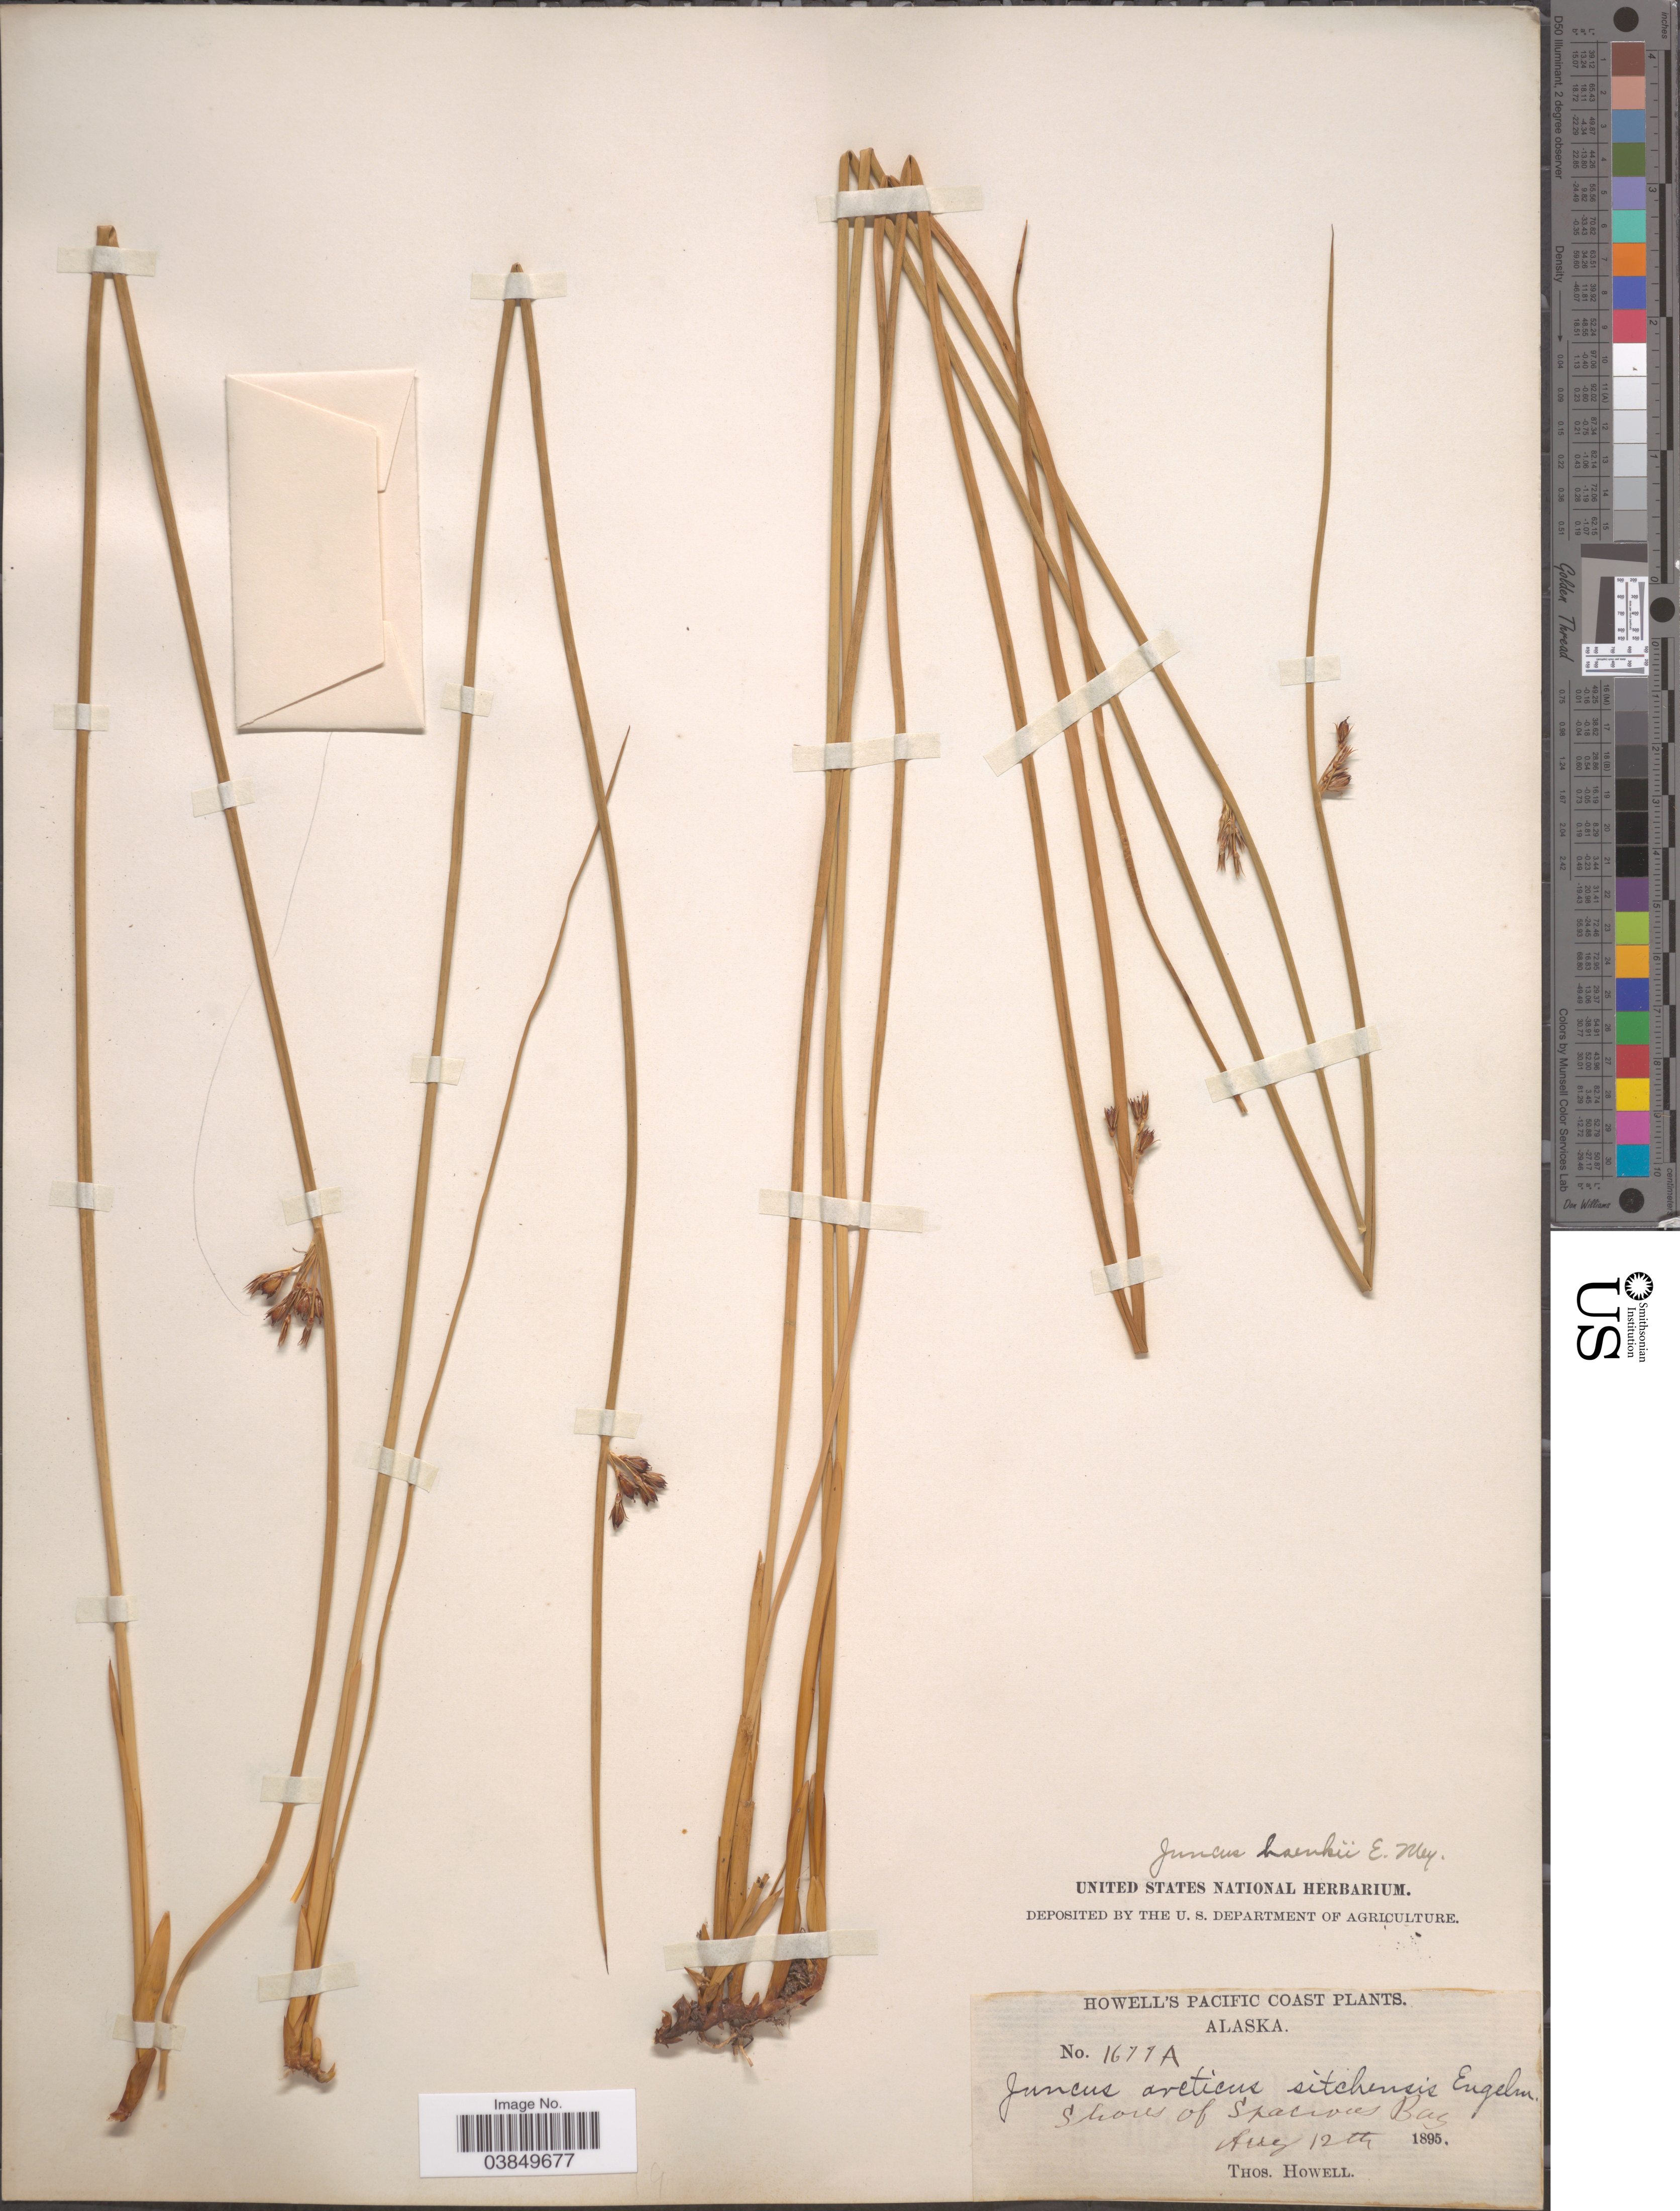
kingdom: Plantae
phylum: Tracheophyta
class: Liliopsida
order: Poales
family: Juncaceae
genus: Juncus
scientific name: Juncus balticus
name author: Willd.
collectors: T. Howell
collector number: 1677A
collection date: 1895-08-12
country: United States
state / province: Alaska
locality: Pacific Coast. Shores of Spacious Bay.